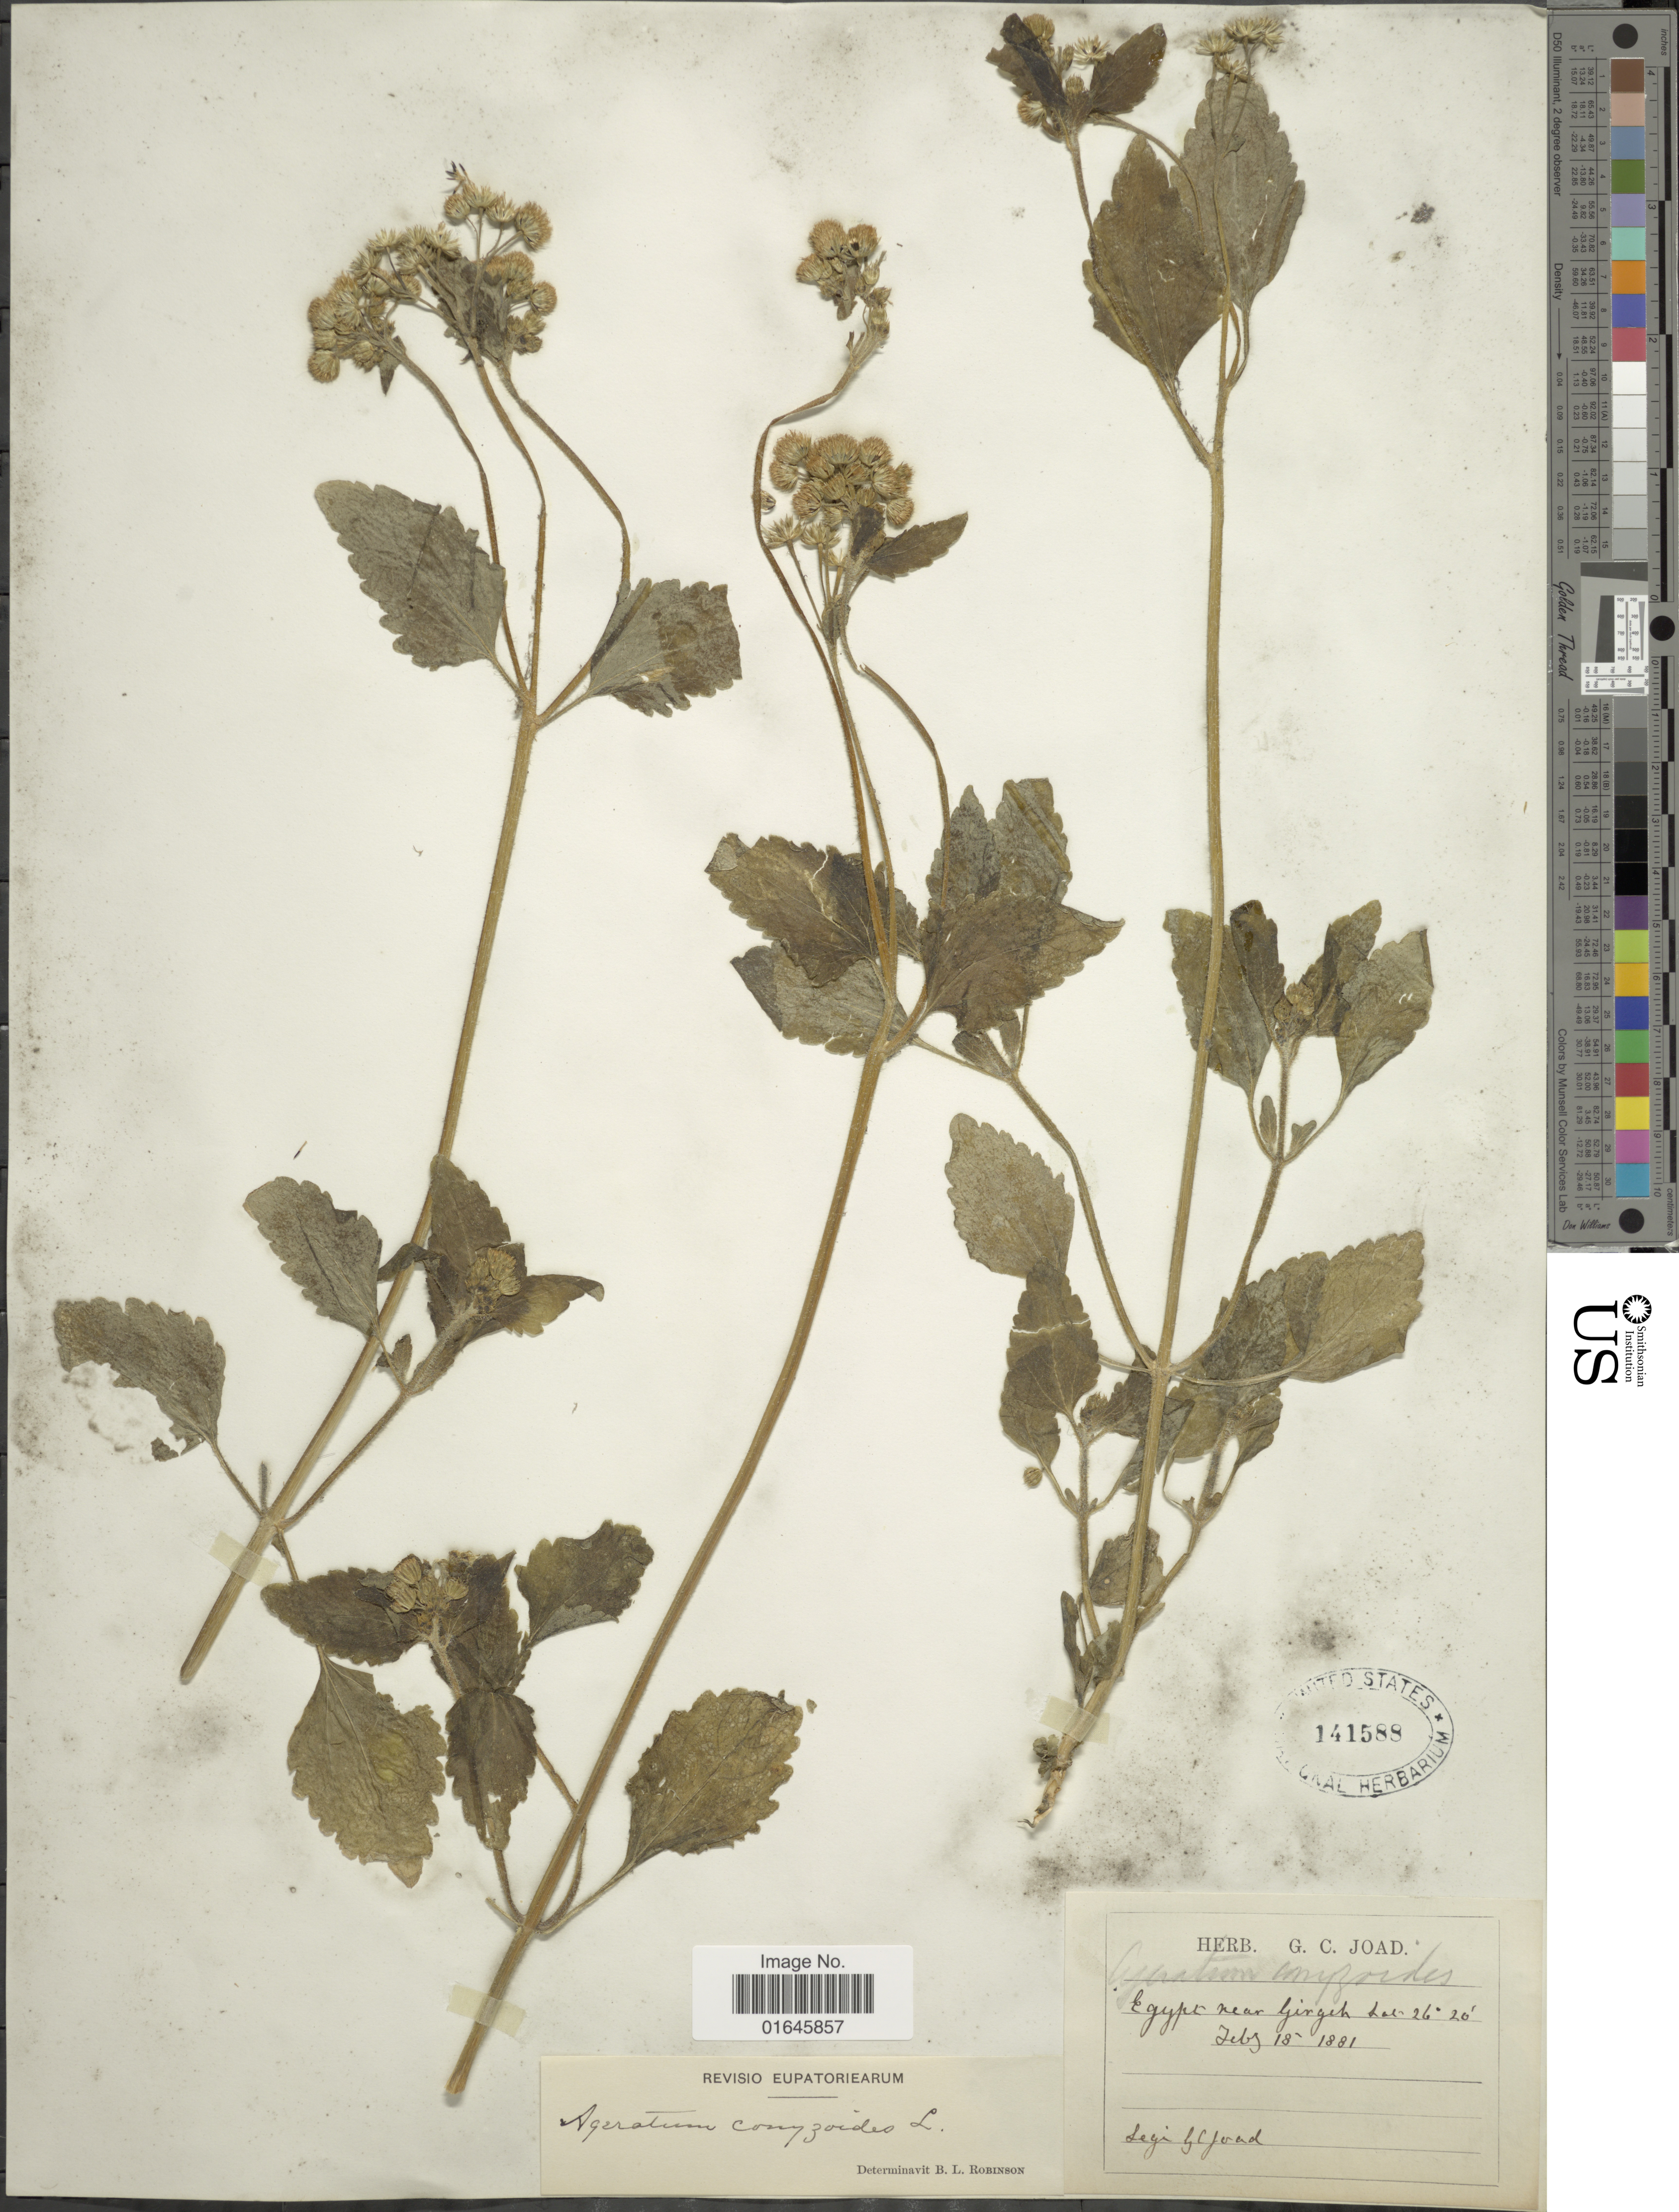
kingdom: Plantae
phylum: Tracheophyta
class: Magnoliopsida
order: Asterales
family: Asteraceae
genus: Ageratum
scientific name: Ageratum conyzoides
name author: L.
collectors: G. Joad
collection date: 1881-02-18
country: Egypt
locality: Egypt, near Girgeh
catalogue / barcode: US 141588